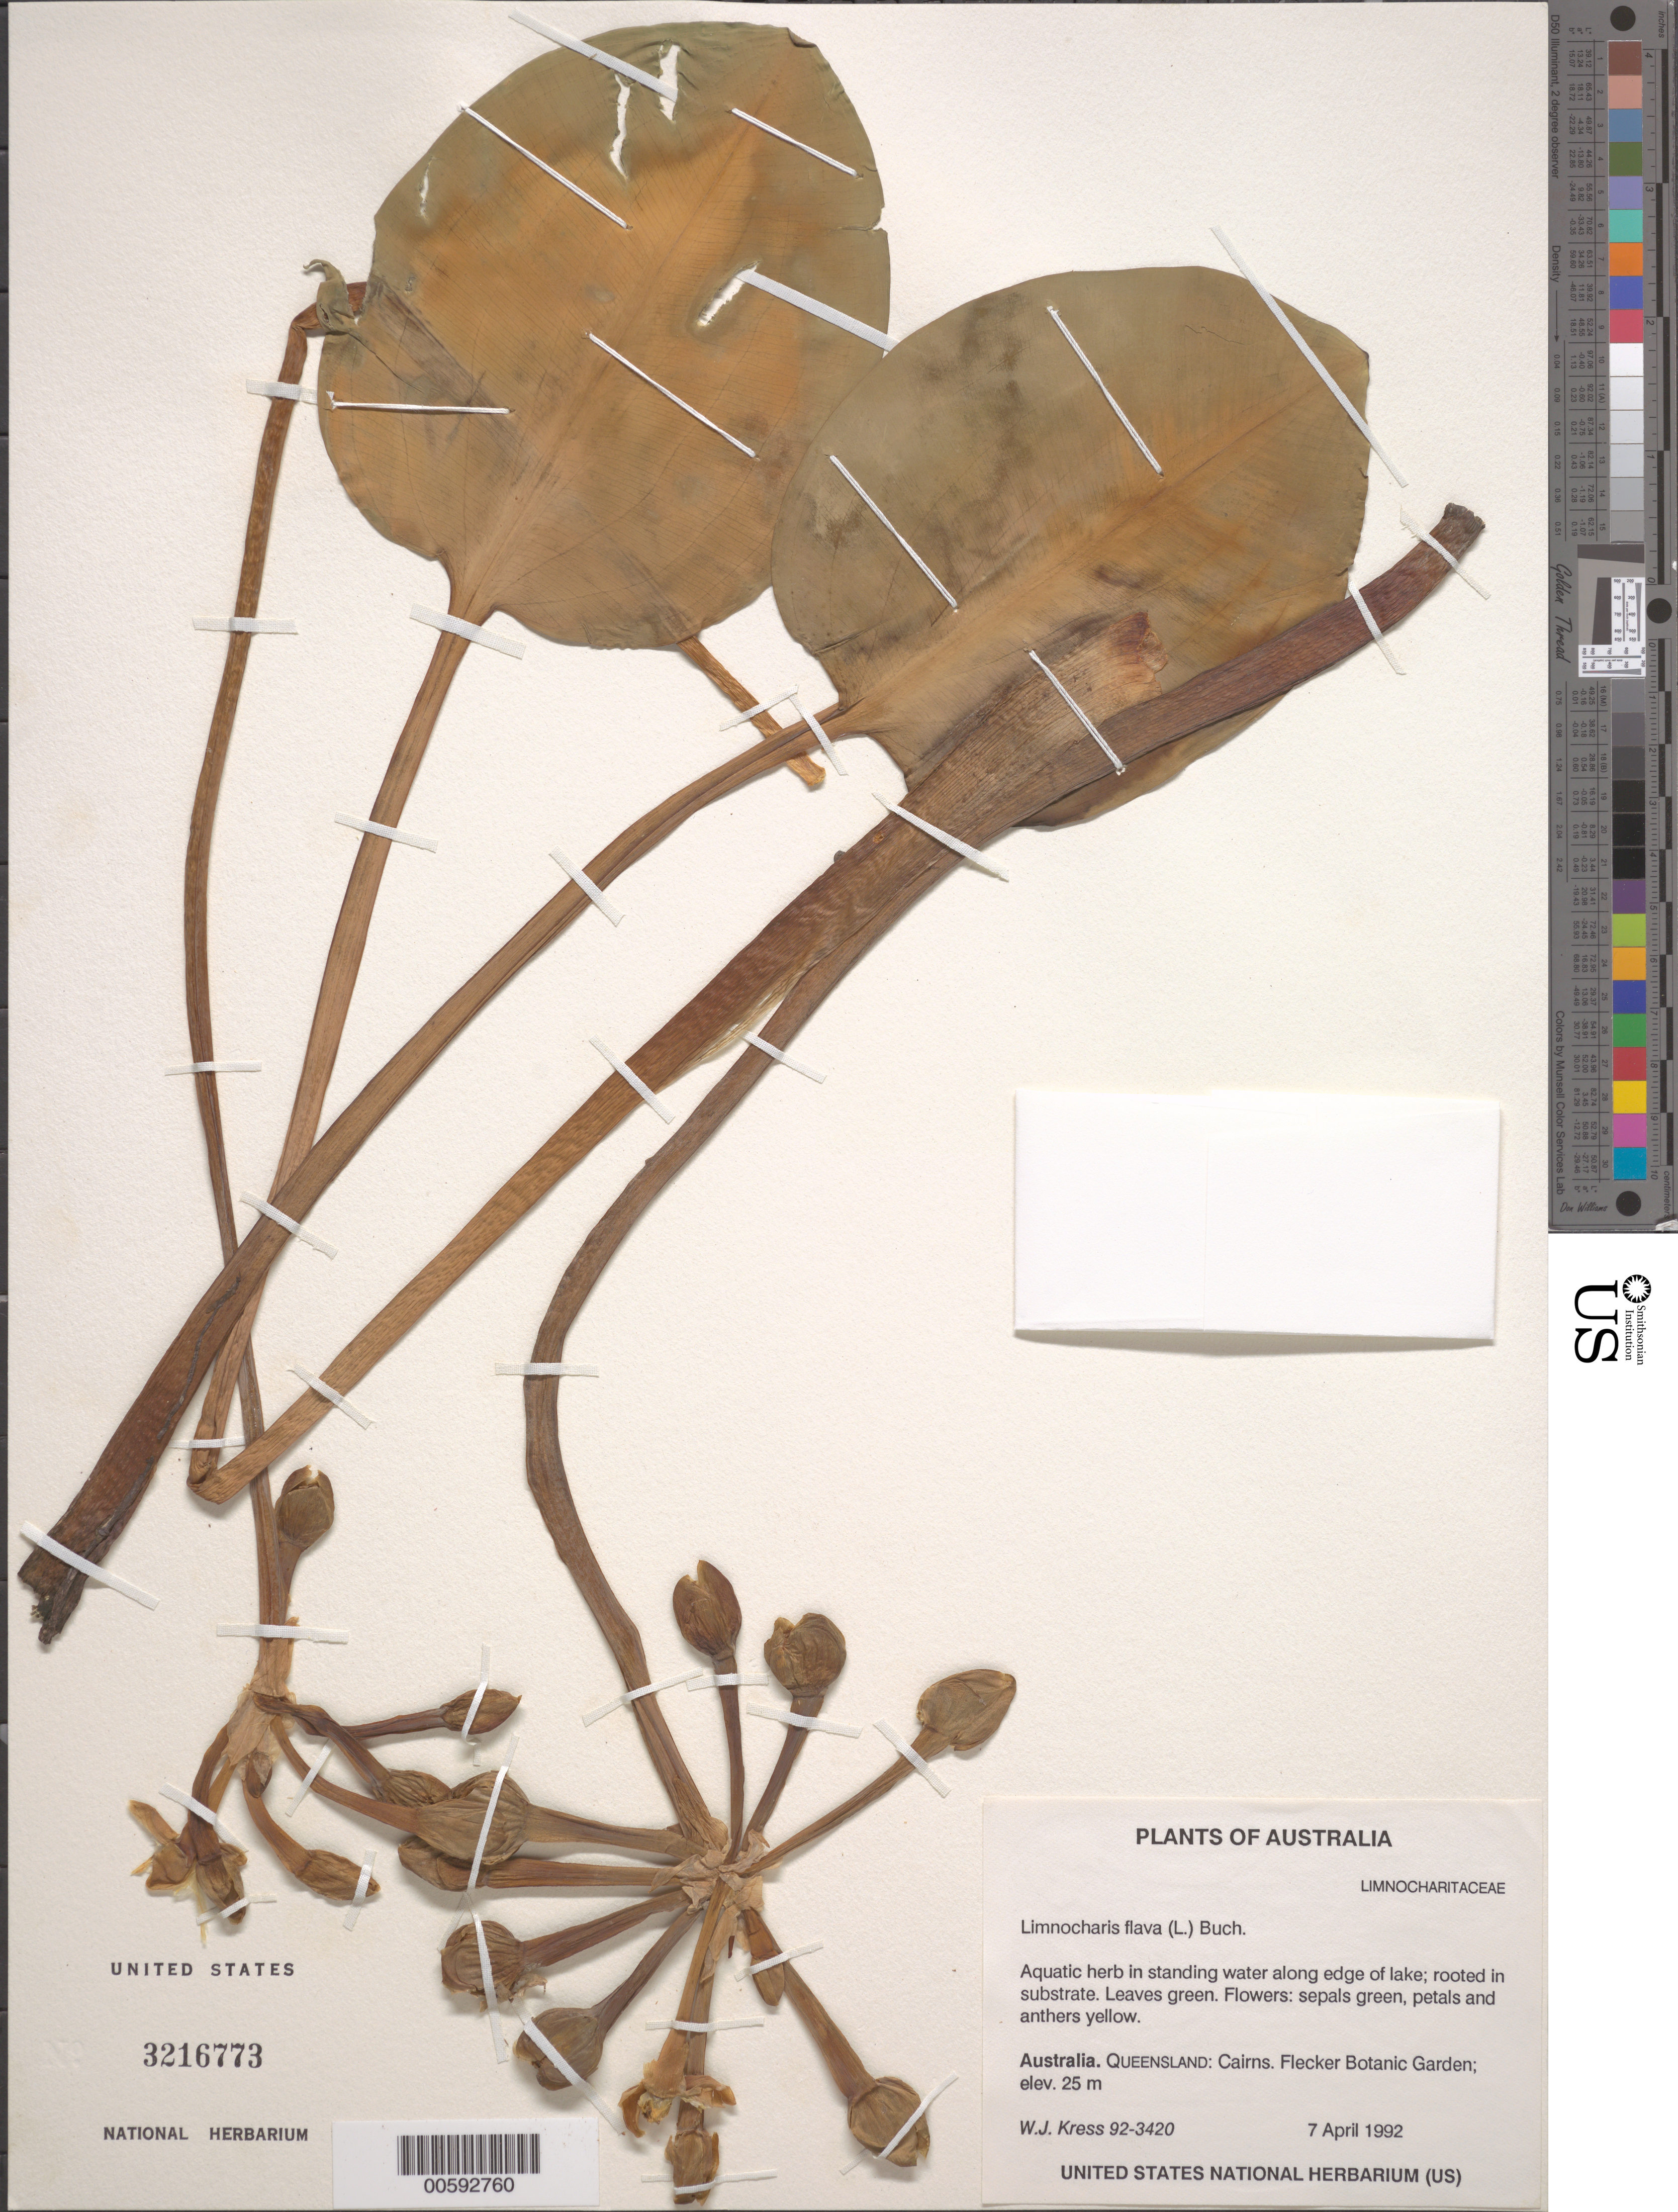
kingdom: Plantae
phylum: Tracheophyta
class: Liliopsida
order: Alismatales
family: Alismataceae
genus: Limnocharis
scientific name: Limnocharis flava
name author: (L.) Buchenau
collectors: W. J. Kress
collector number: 92-3420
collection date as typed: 07 Mar 1992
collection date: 1992-03-07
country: Australia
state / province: Queensland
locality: Cairns. Flecker Botanic Garden.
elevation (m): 25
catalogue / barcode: US 3216773